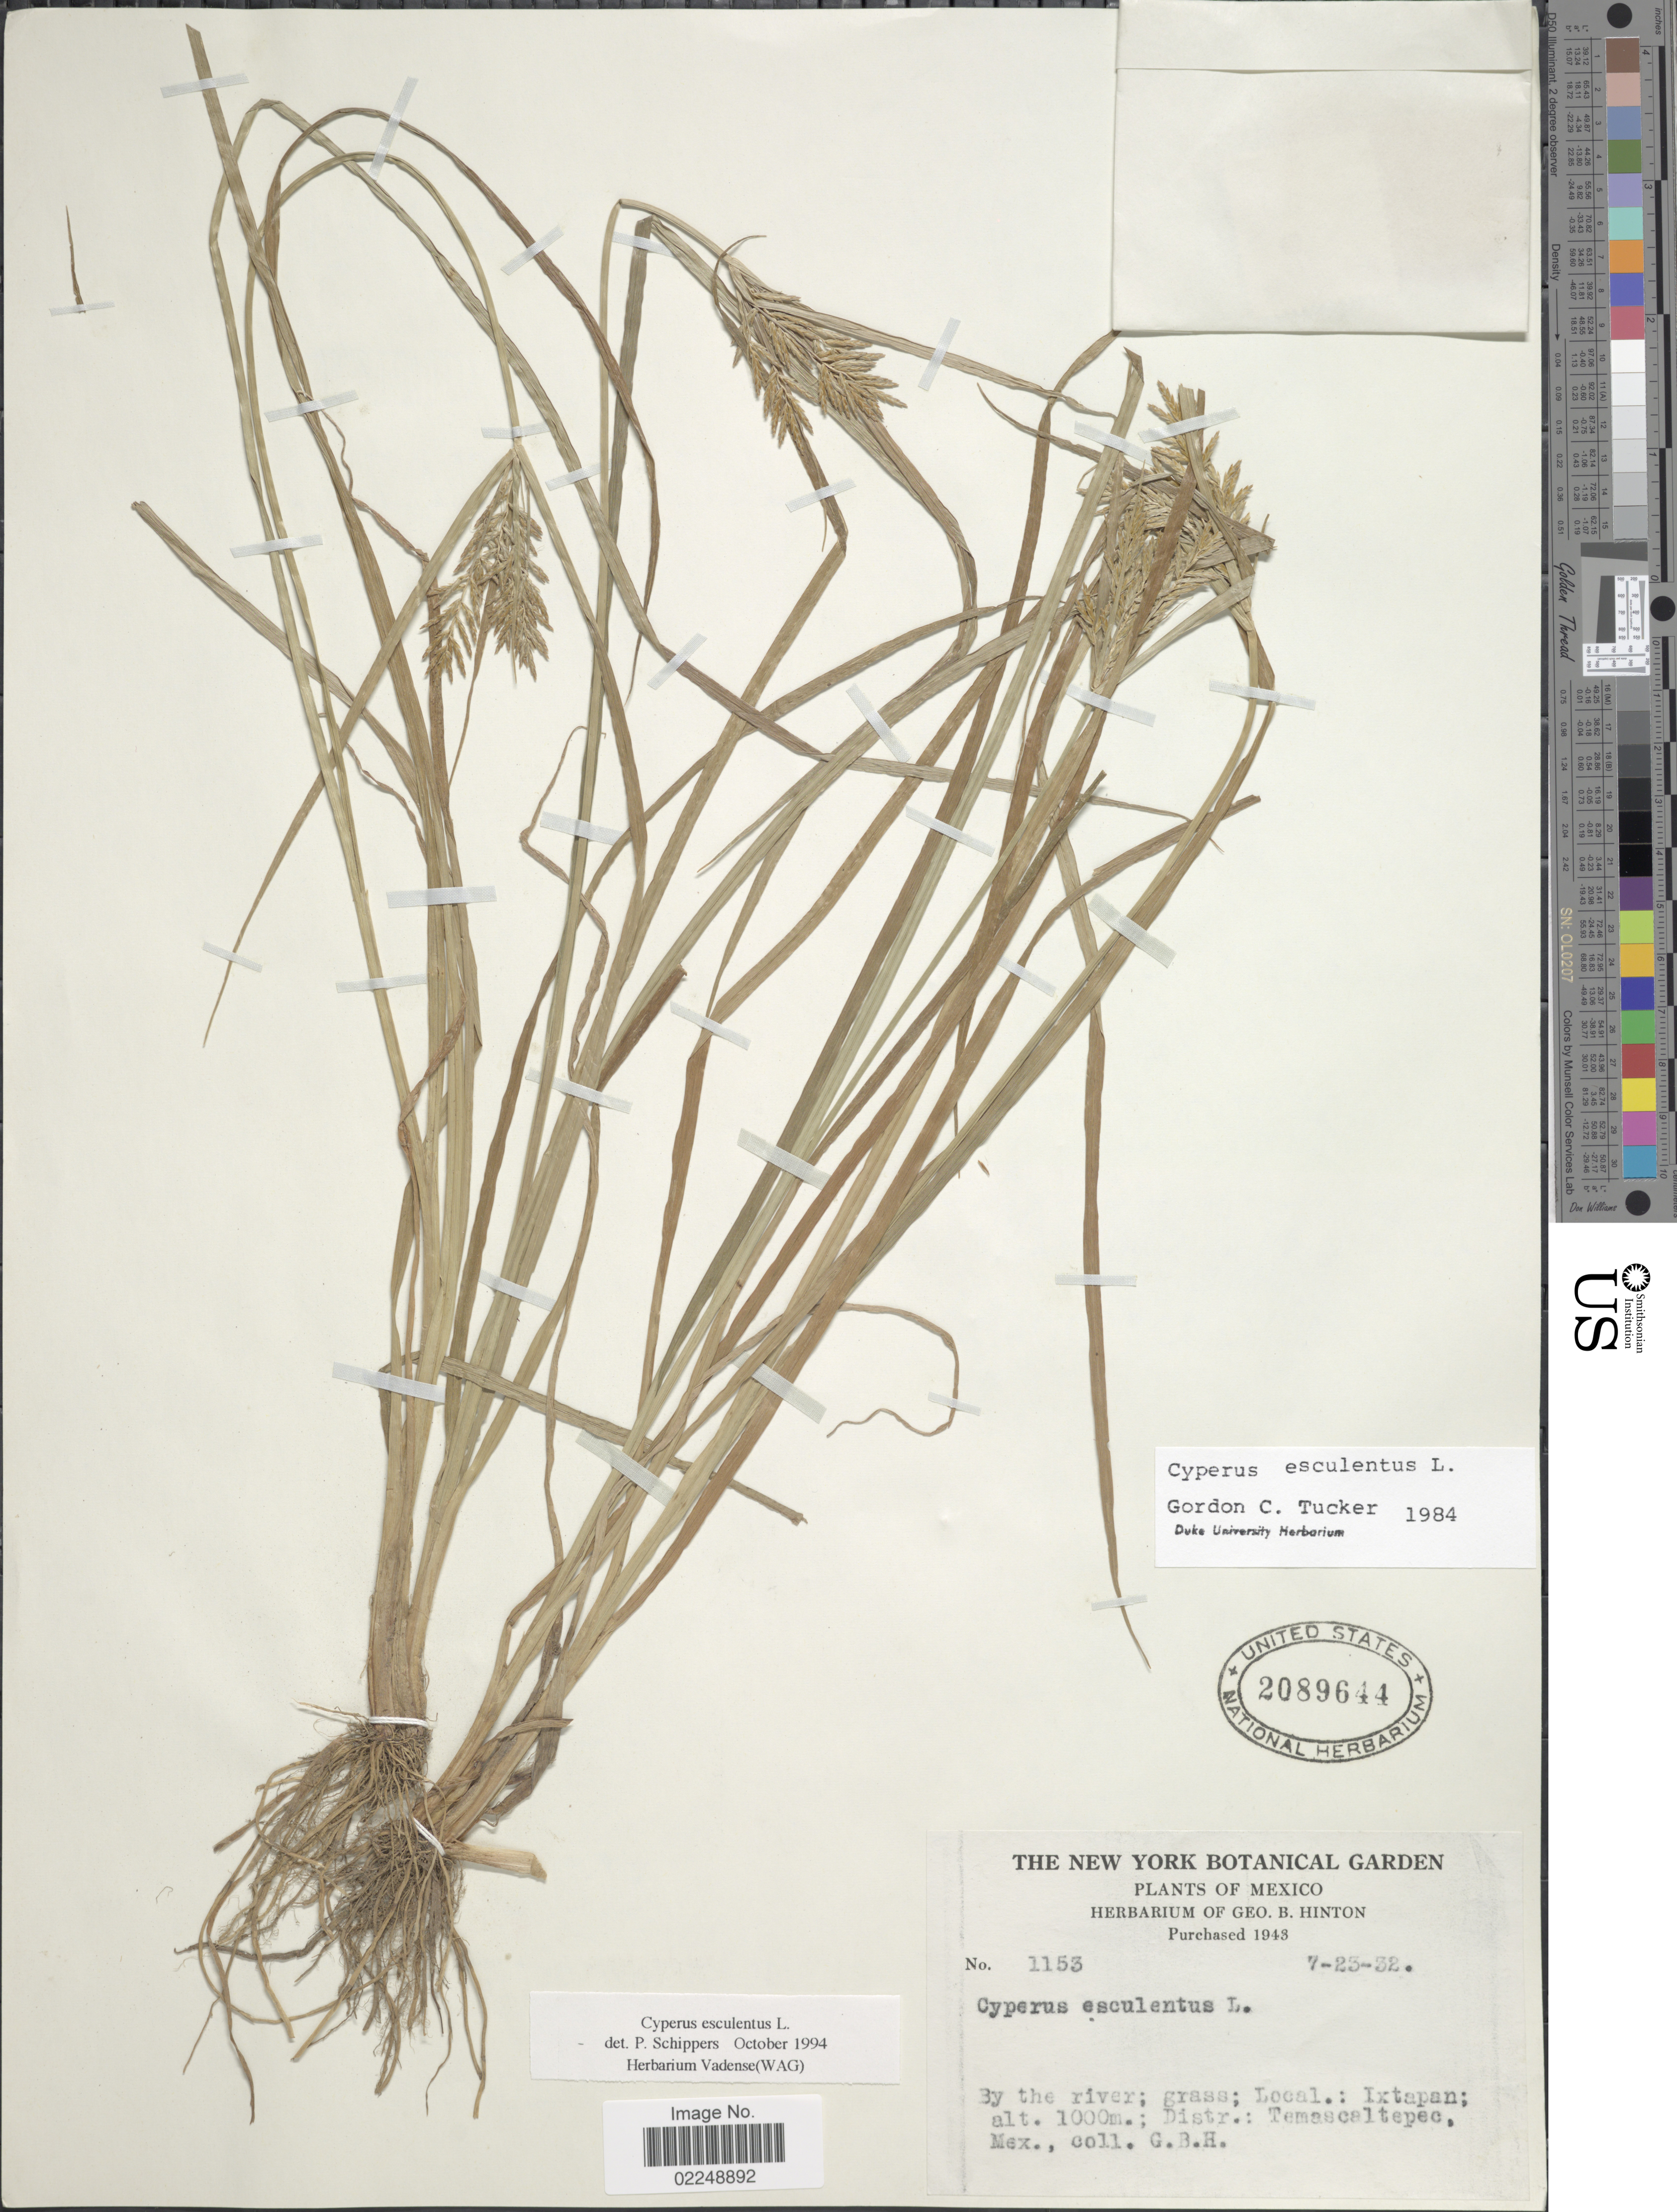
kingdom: Plantae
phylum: Tracheophyta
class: Liliopsida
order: Poales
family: Cyperaceae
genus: Cyperus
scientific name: Cyperus esculentus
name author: L.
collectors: G. B. Hinton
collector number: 1153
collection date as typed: Transcribed d/m/y: 23/7/32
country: Mexico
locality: Ixtapan, Distr. Temascaltepec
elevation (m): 1000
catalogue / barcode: US 2089644